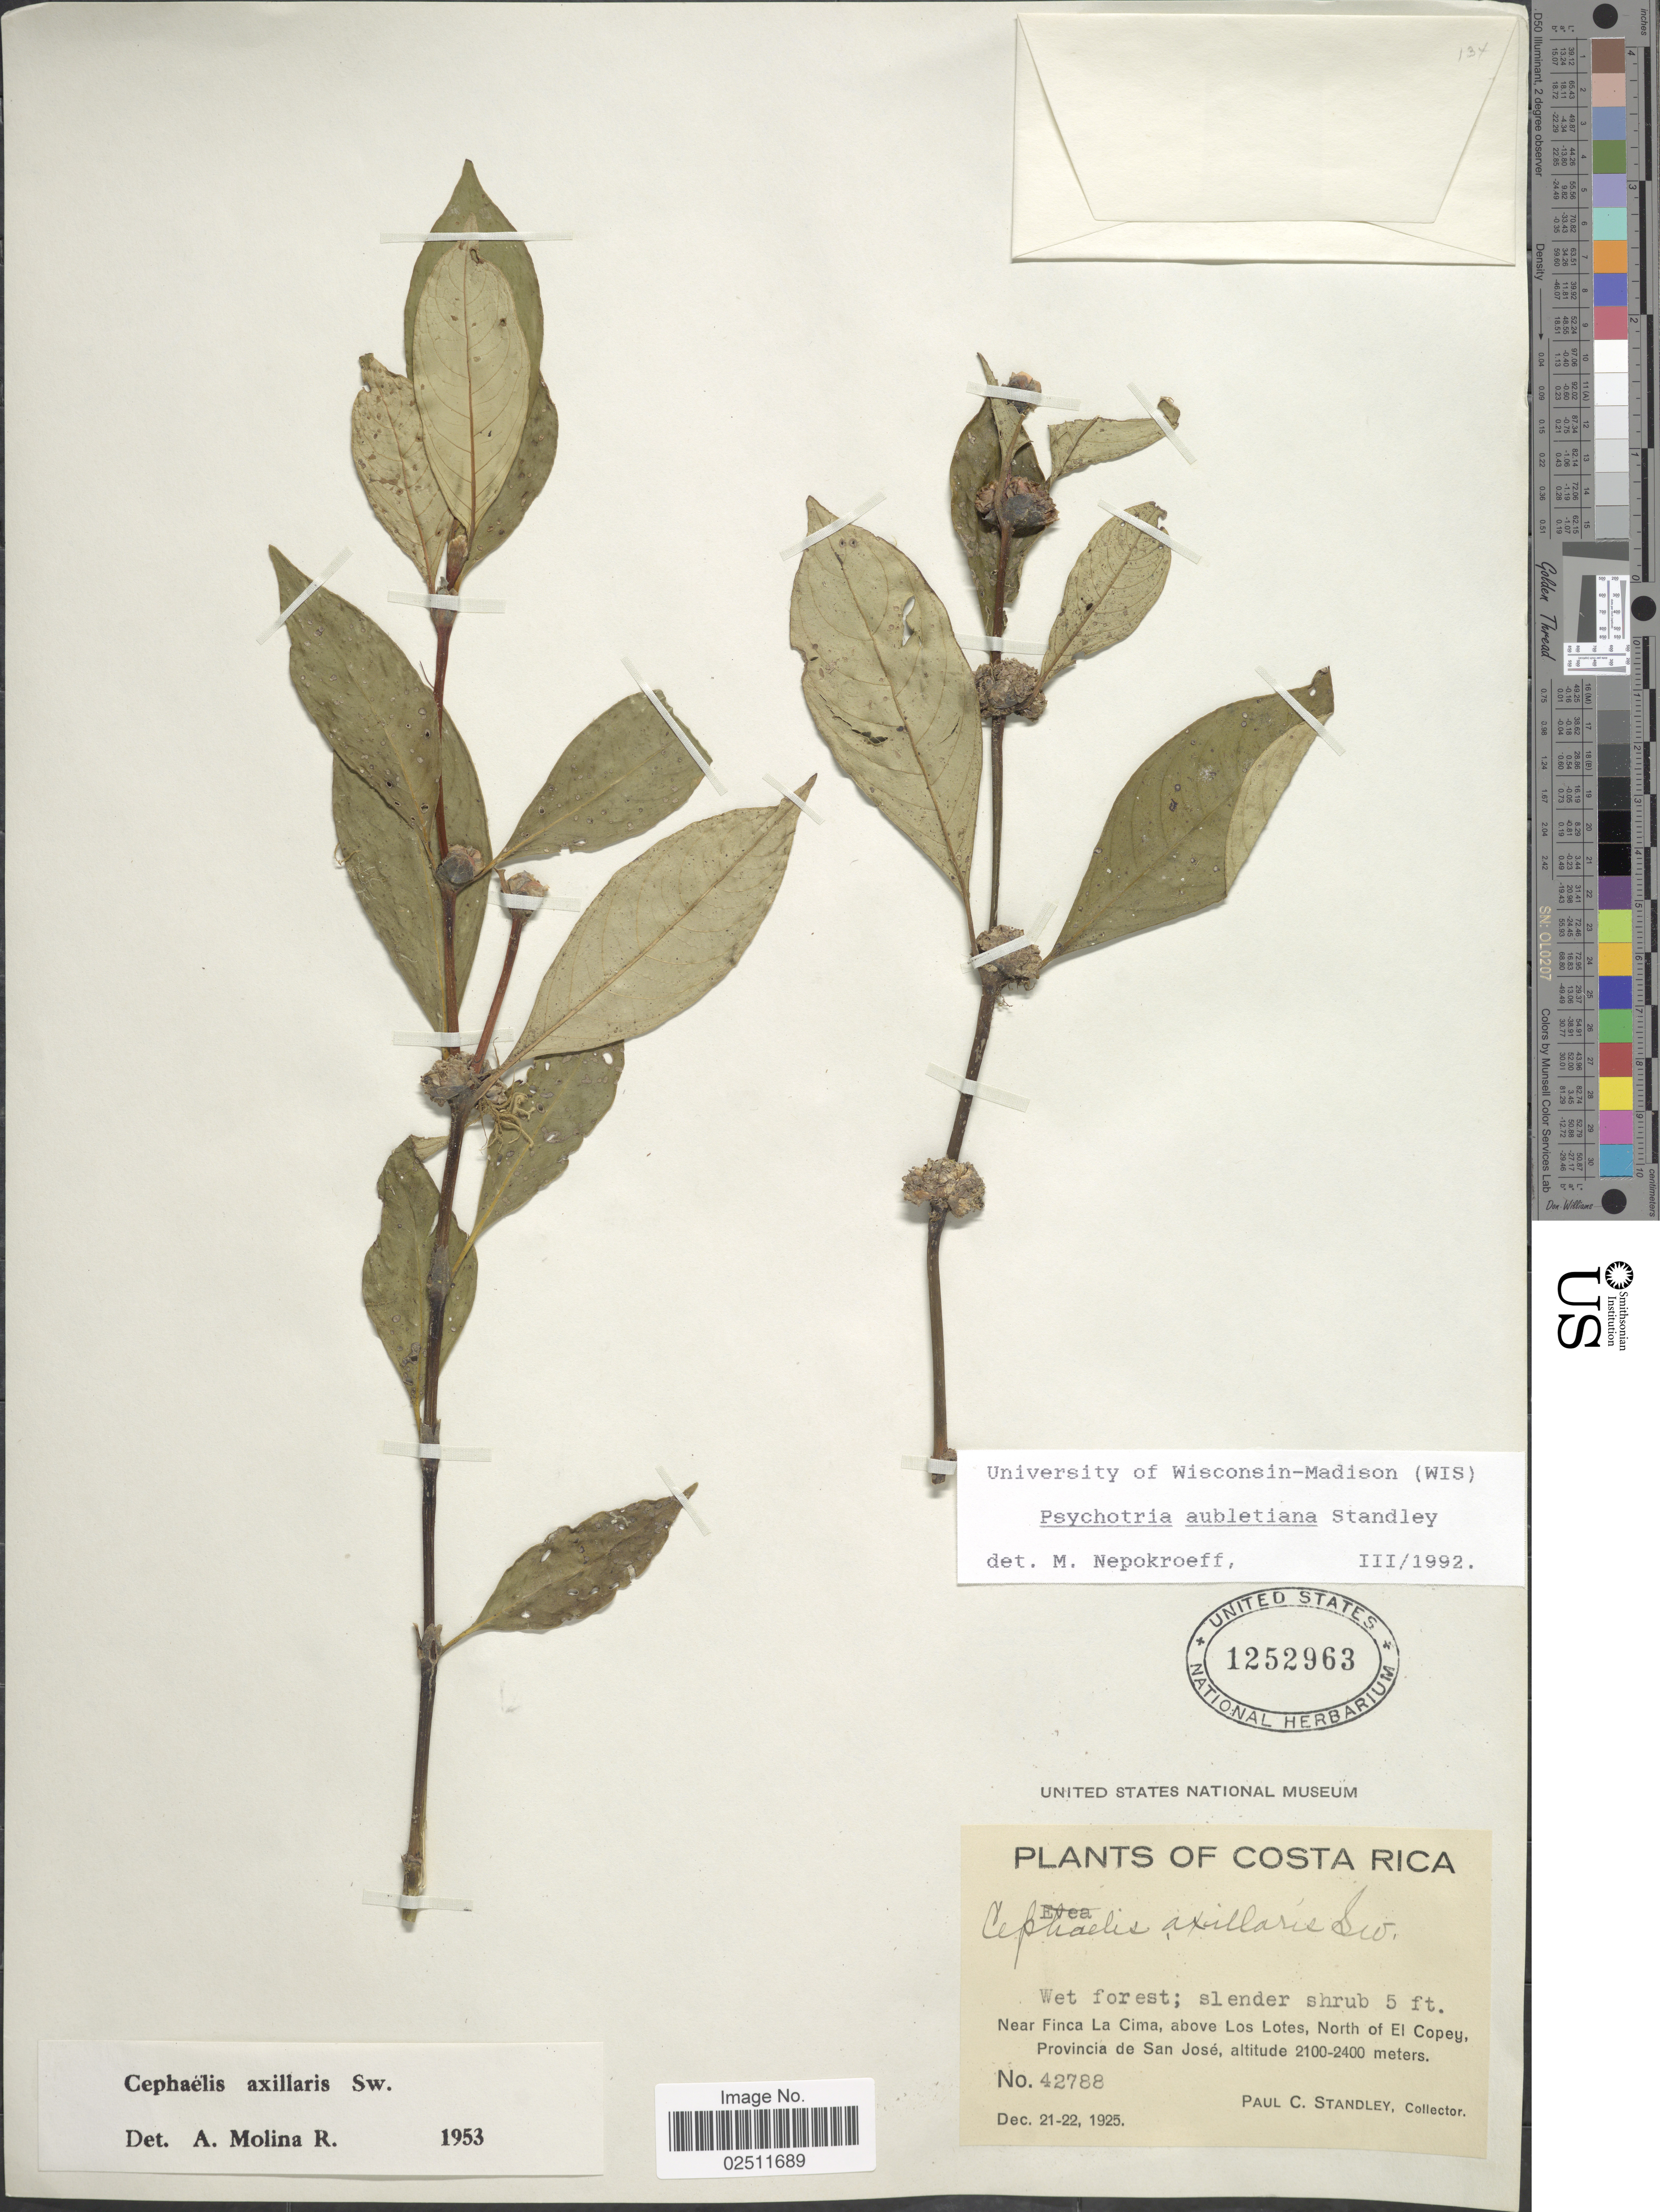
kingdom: Plantae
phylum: Tracheophyta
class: Magnoliopsida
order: Gentianales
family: Rubiaceae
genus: Psychotria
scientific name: Psychotria aubletiana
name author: Steyerm.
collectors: P. C. Standley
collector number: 42788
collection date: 1925-12-21/1925-12-22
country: Costa Rica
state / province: San José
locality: Near Finca La Cima, above Los Lotes, North of El Copey.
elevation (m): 2100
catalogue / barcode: US 1252963